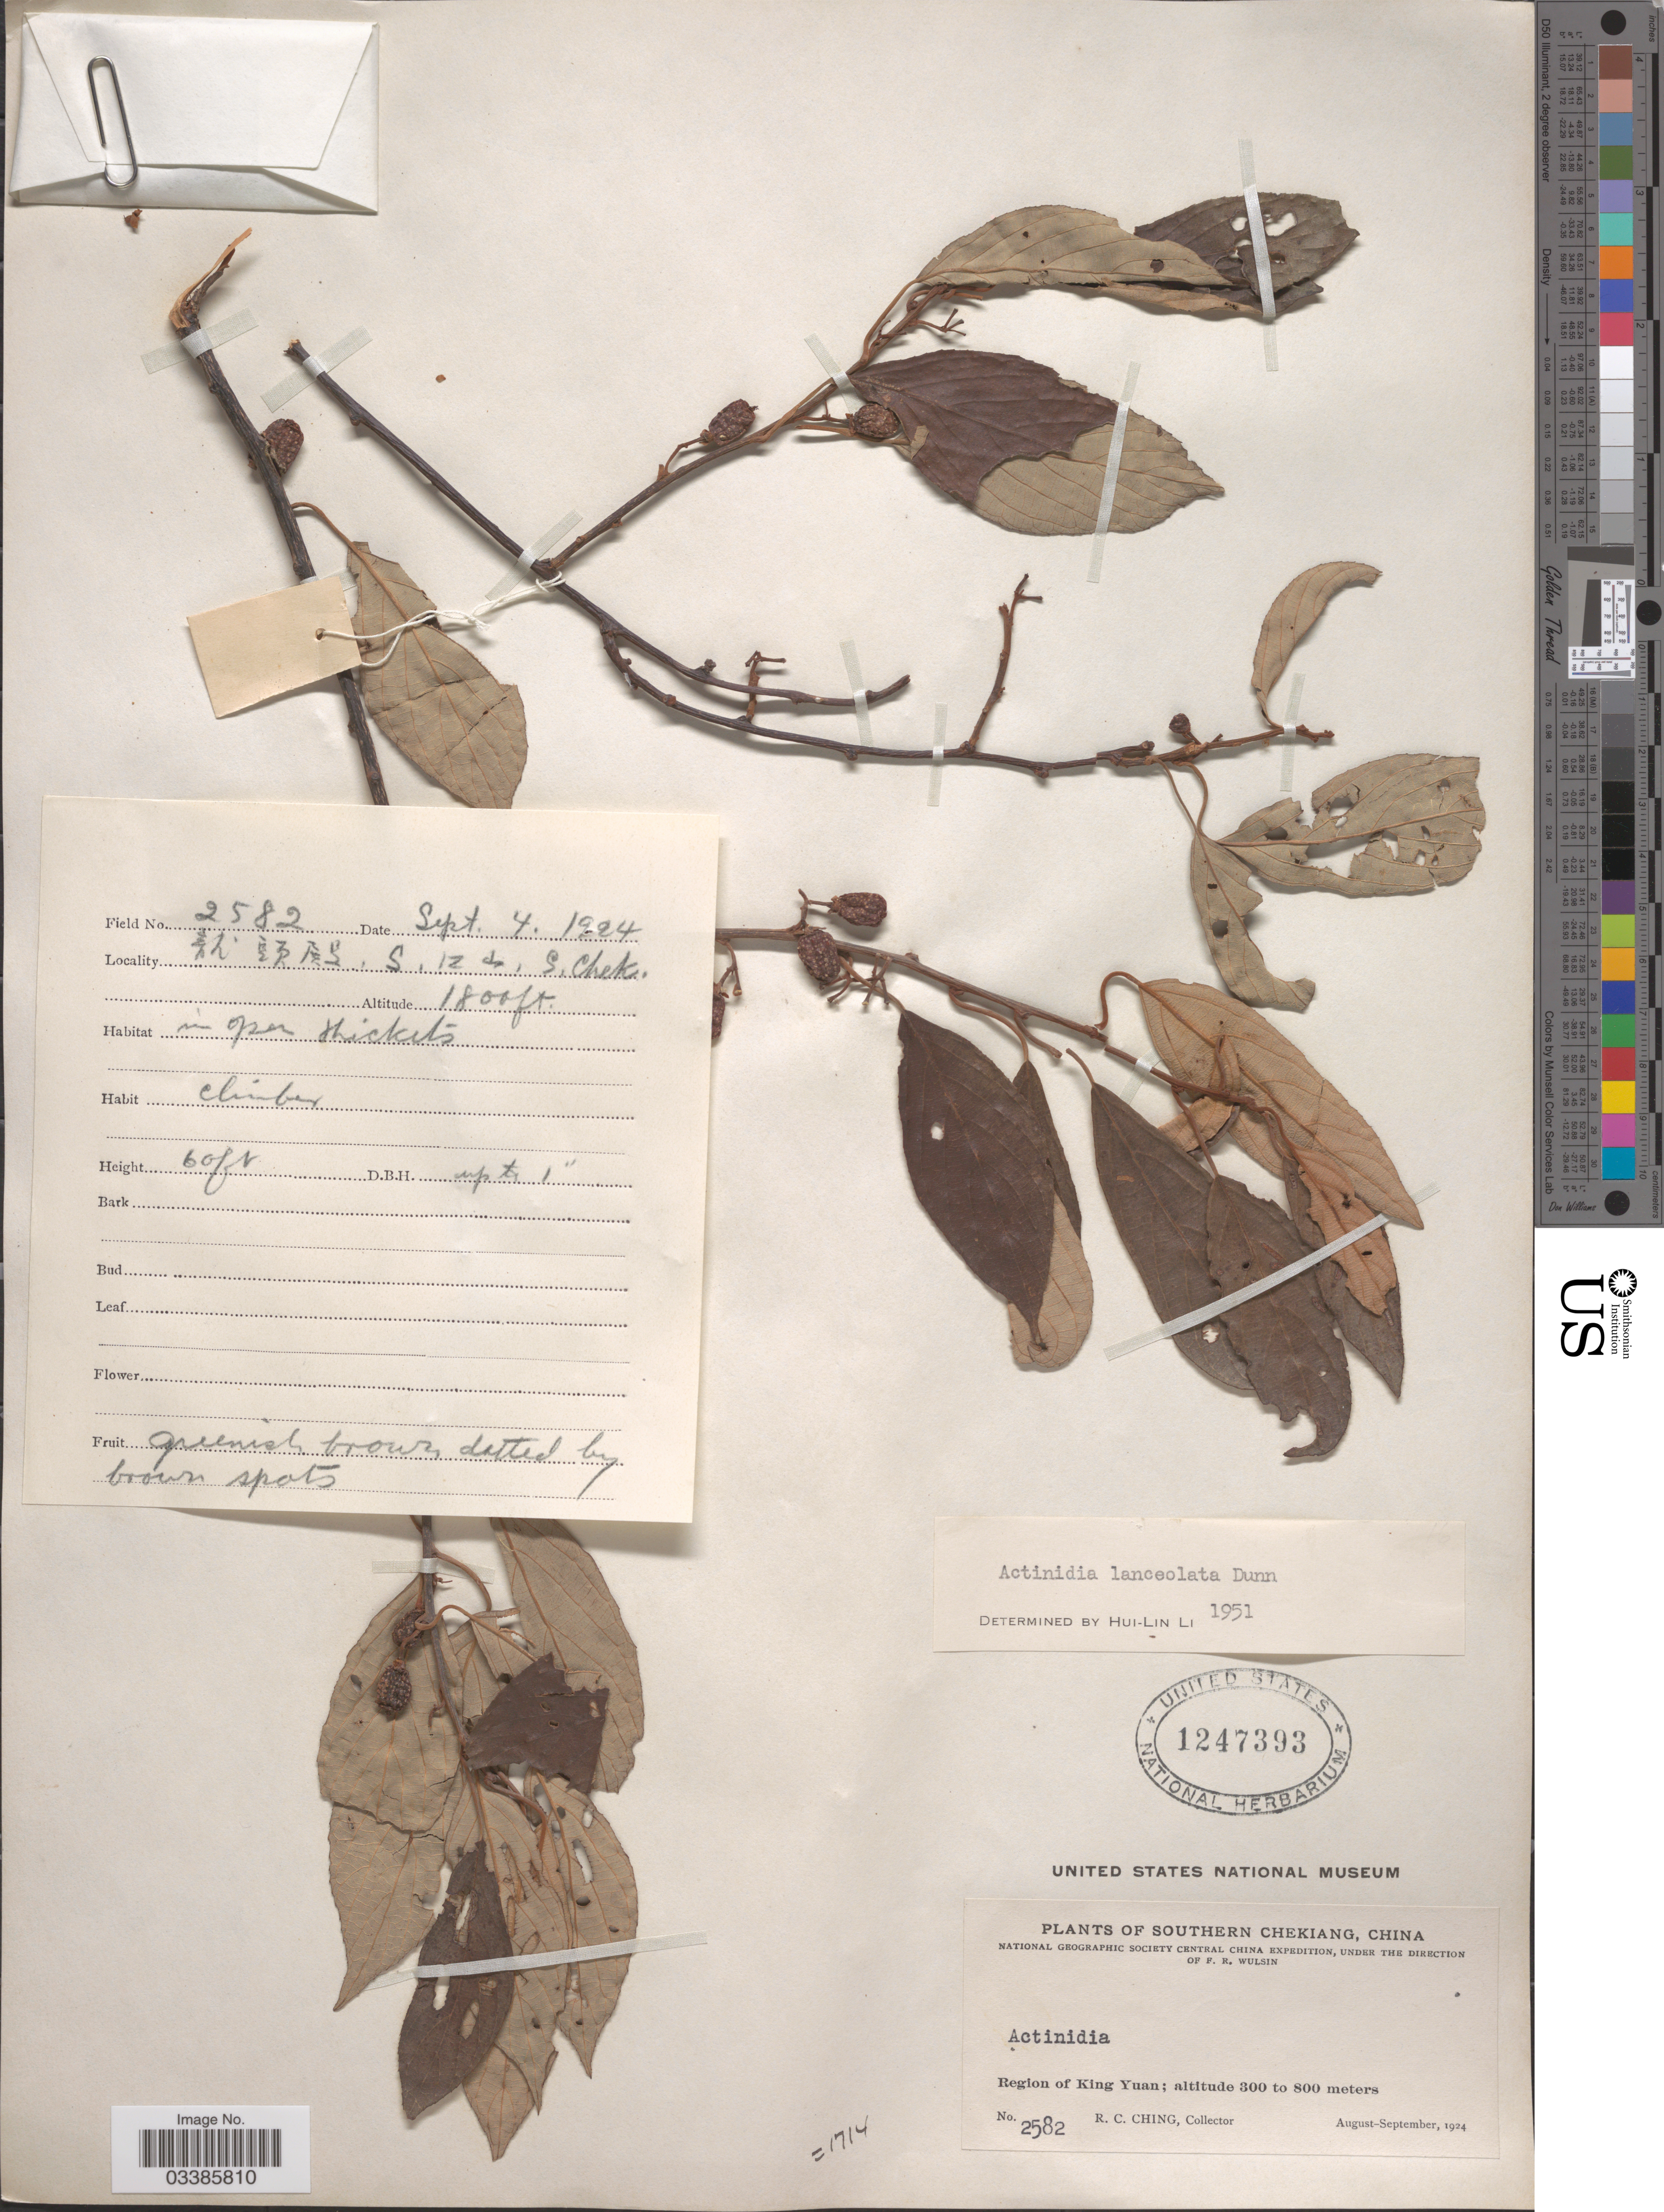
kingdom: Plantae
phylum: Tracheophyta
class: Magnoliopsida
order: Ericales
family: Actinidiaceae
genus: Actinidia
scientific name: Actinidia lanceolata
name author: Dunn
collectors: R. C. Ching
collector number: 2582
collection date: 1924-09-04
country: China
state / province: Zhejiang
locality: Region of King Yuan. S., S. Chek.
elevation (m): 549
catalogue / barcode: US 1247393